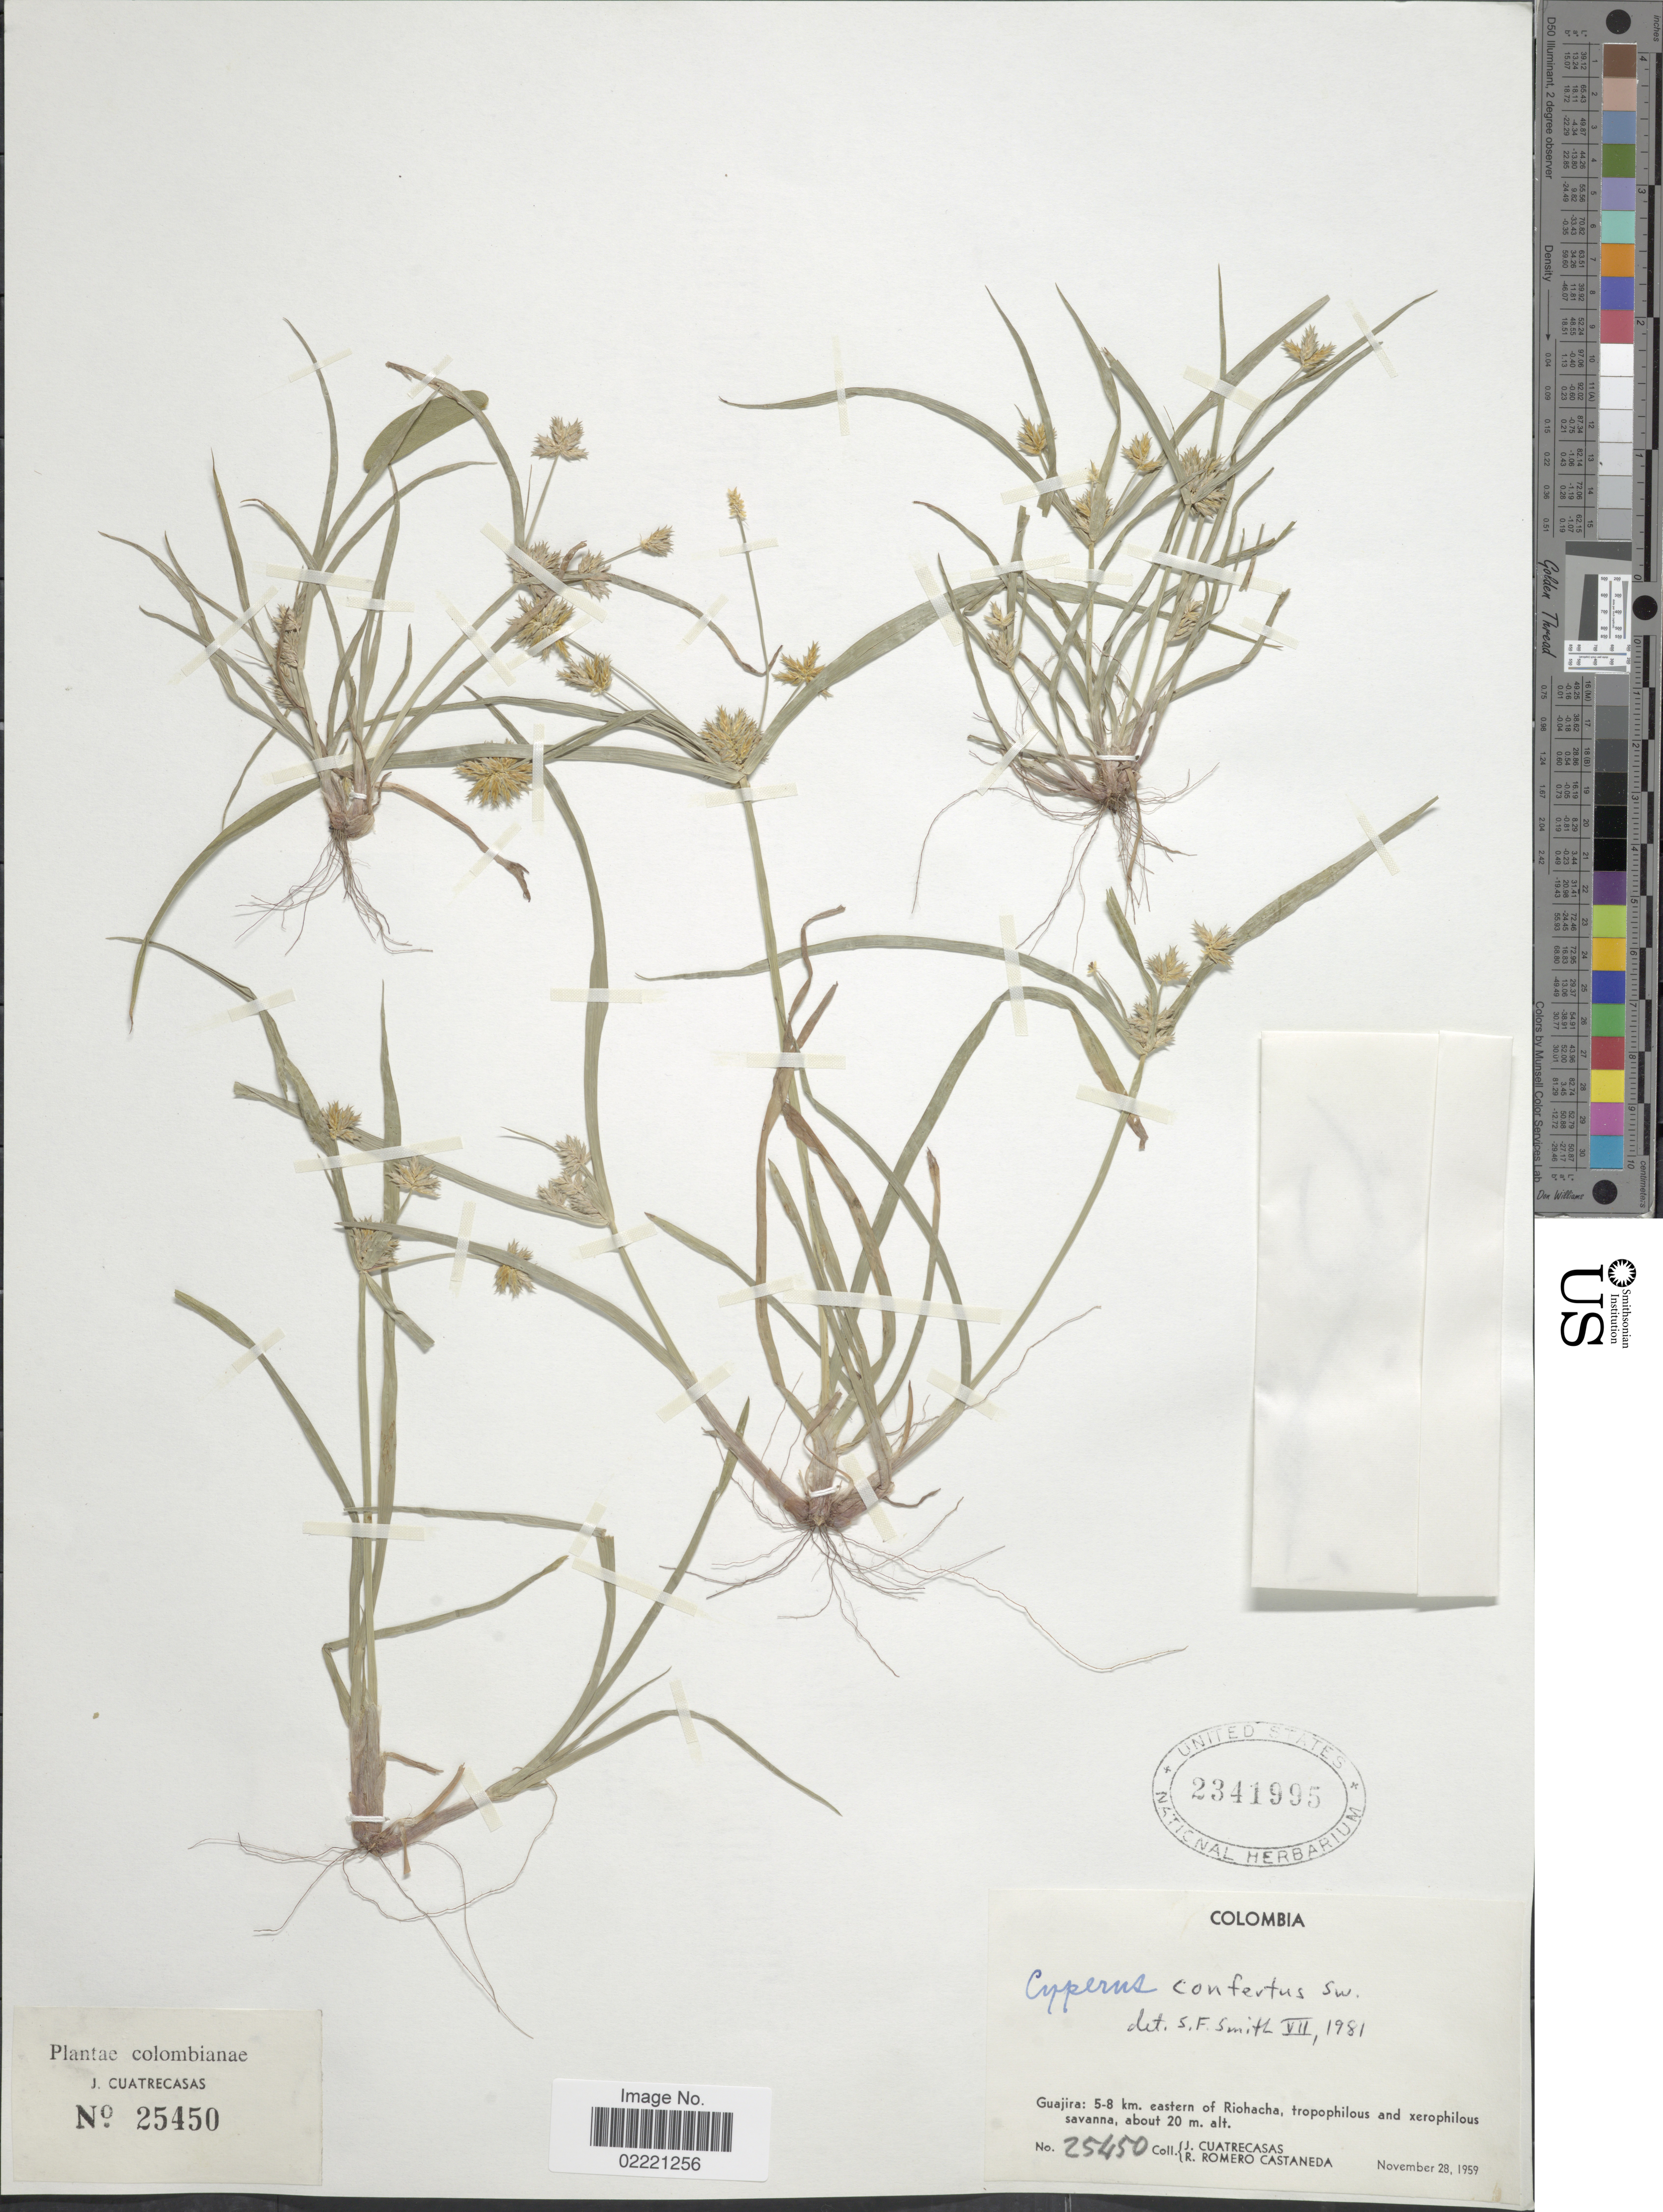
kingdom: Plantae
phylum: Tracheophyta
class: Liliopsida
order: Poales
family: Cyperaceae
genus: Cyperus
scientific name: Cyperus confertus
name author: Sw.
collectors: J. Cuatrecasas & R. Romero Castañeda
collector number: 25450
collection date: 1959-11-28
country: Colombia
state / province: La Guajira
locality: Guajira: 5-8 km, eastern Riohacha, tropophilous and xerophilous savanna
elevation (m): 20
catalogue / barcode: US 2341995